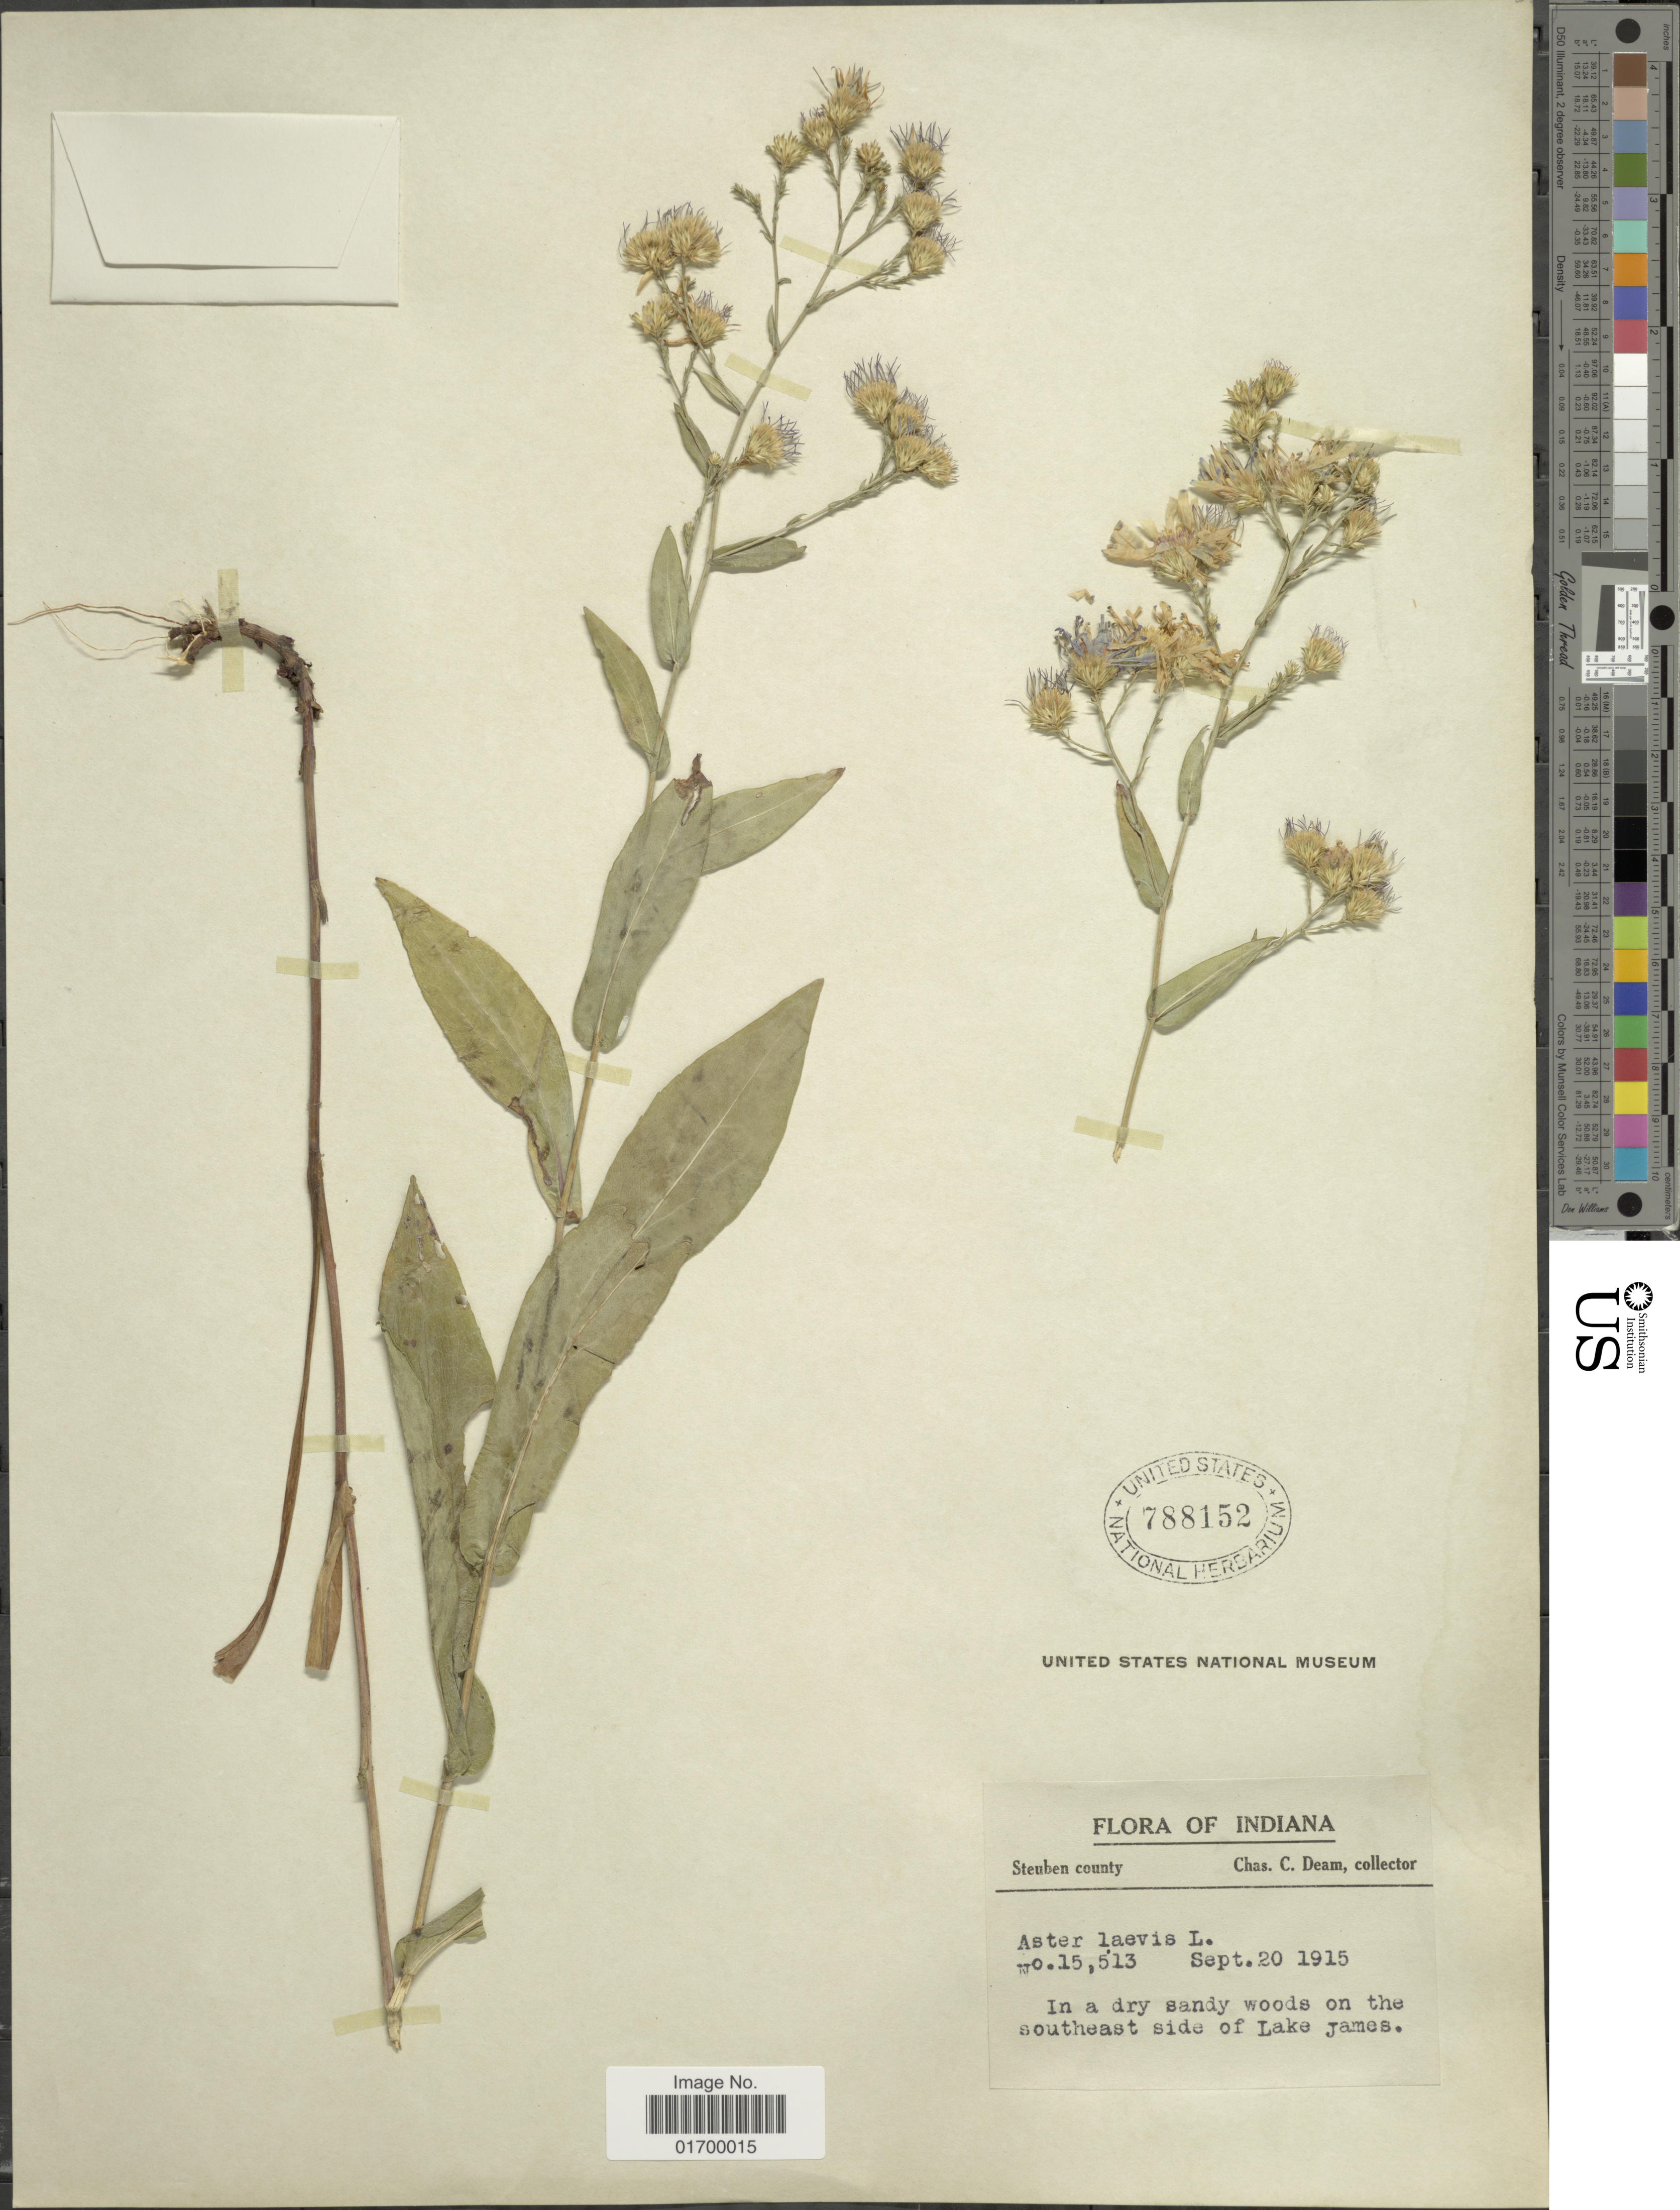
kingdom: Plantae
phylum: Tracheophyta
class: Magnoliopsida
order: Asterales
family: Asteraceae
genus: Symphyotrichum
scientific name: Symphyotrichum laeve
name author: (L.) Á. Löve & D. Löve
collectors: C. C. Deam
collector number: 15513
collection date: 1915-09-20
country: United States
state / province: Indiana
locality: Steuben County, In a dry sandy woods on the southeast side of Lake James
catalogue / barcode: US 788152